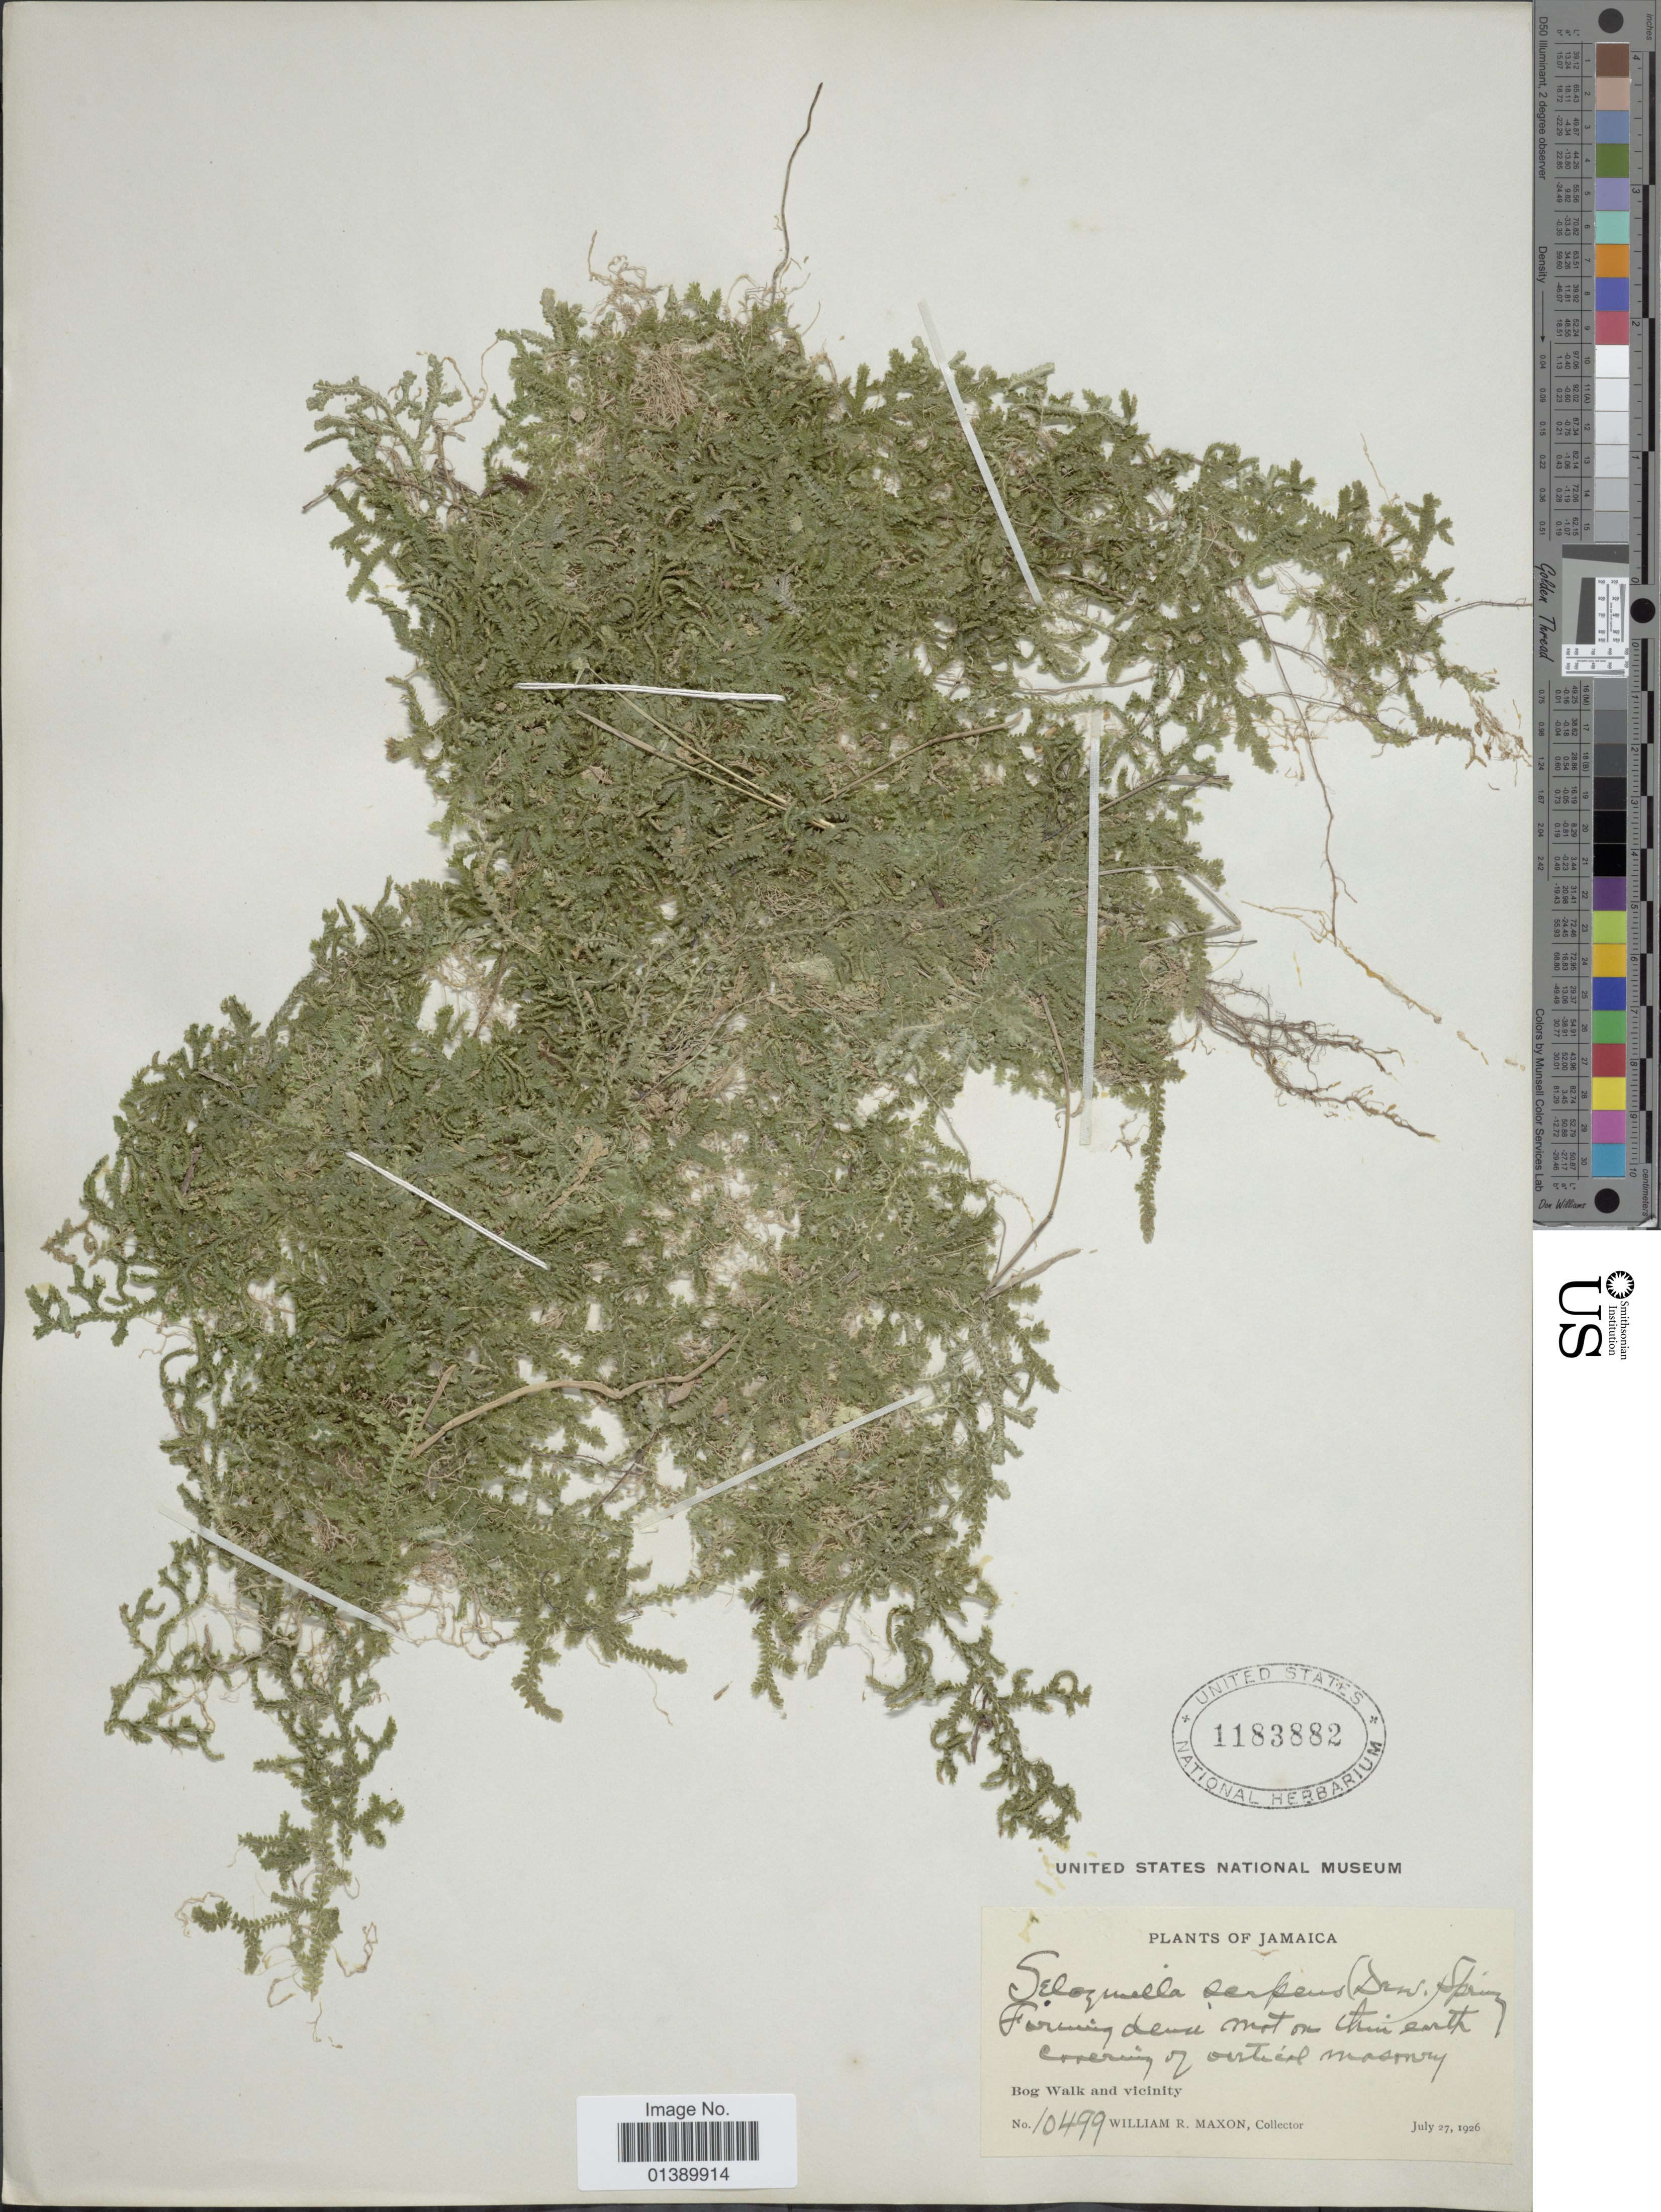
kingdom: Plantae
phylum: Tracheophyta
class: Lycopodiopsida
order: Selaginellales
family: Selaginellaceae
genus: Selaginella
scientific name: Selaginella serpens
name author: (Desv. ex Poir.) Spring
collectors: W. R. Maxon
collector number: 10499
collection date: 1926-07-27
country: Jamaica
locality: Bog Walk and vicinity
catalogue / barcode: US 1183882